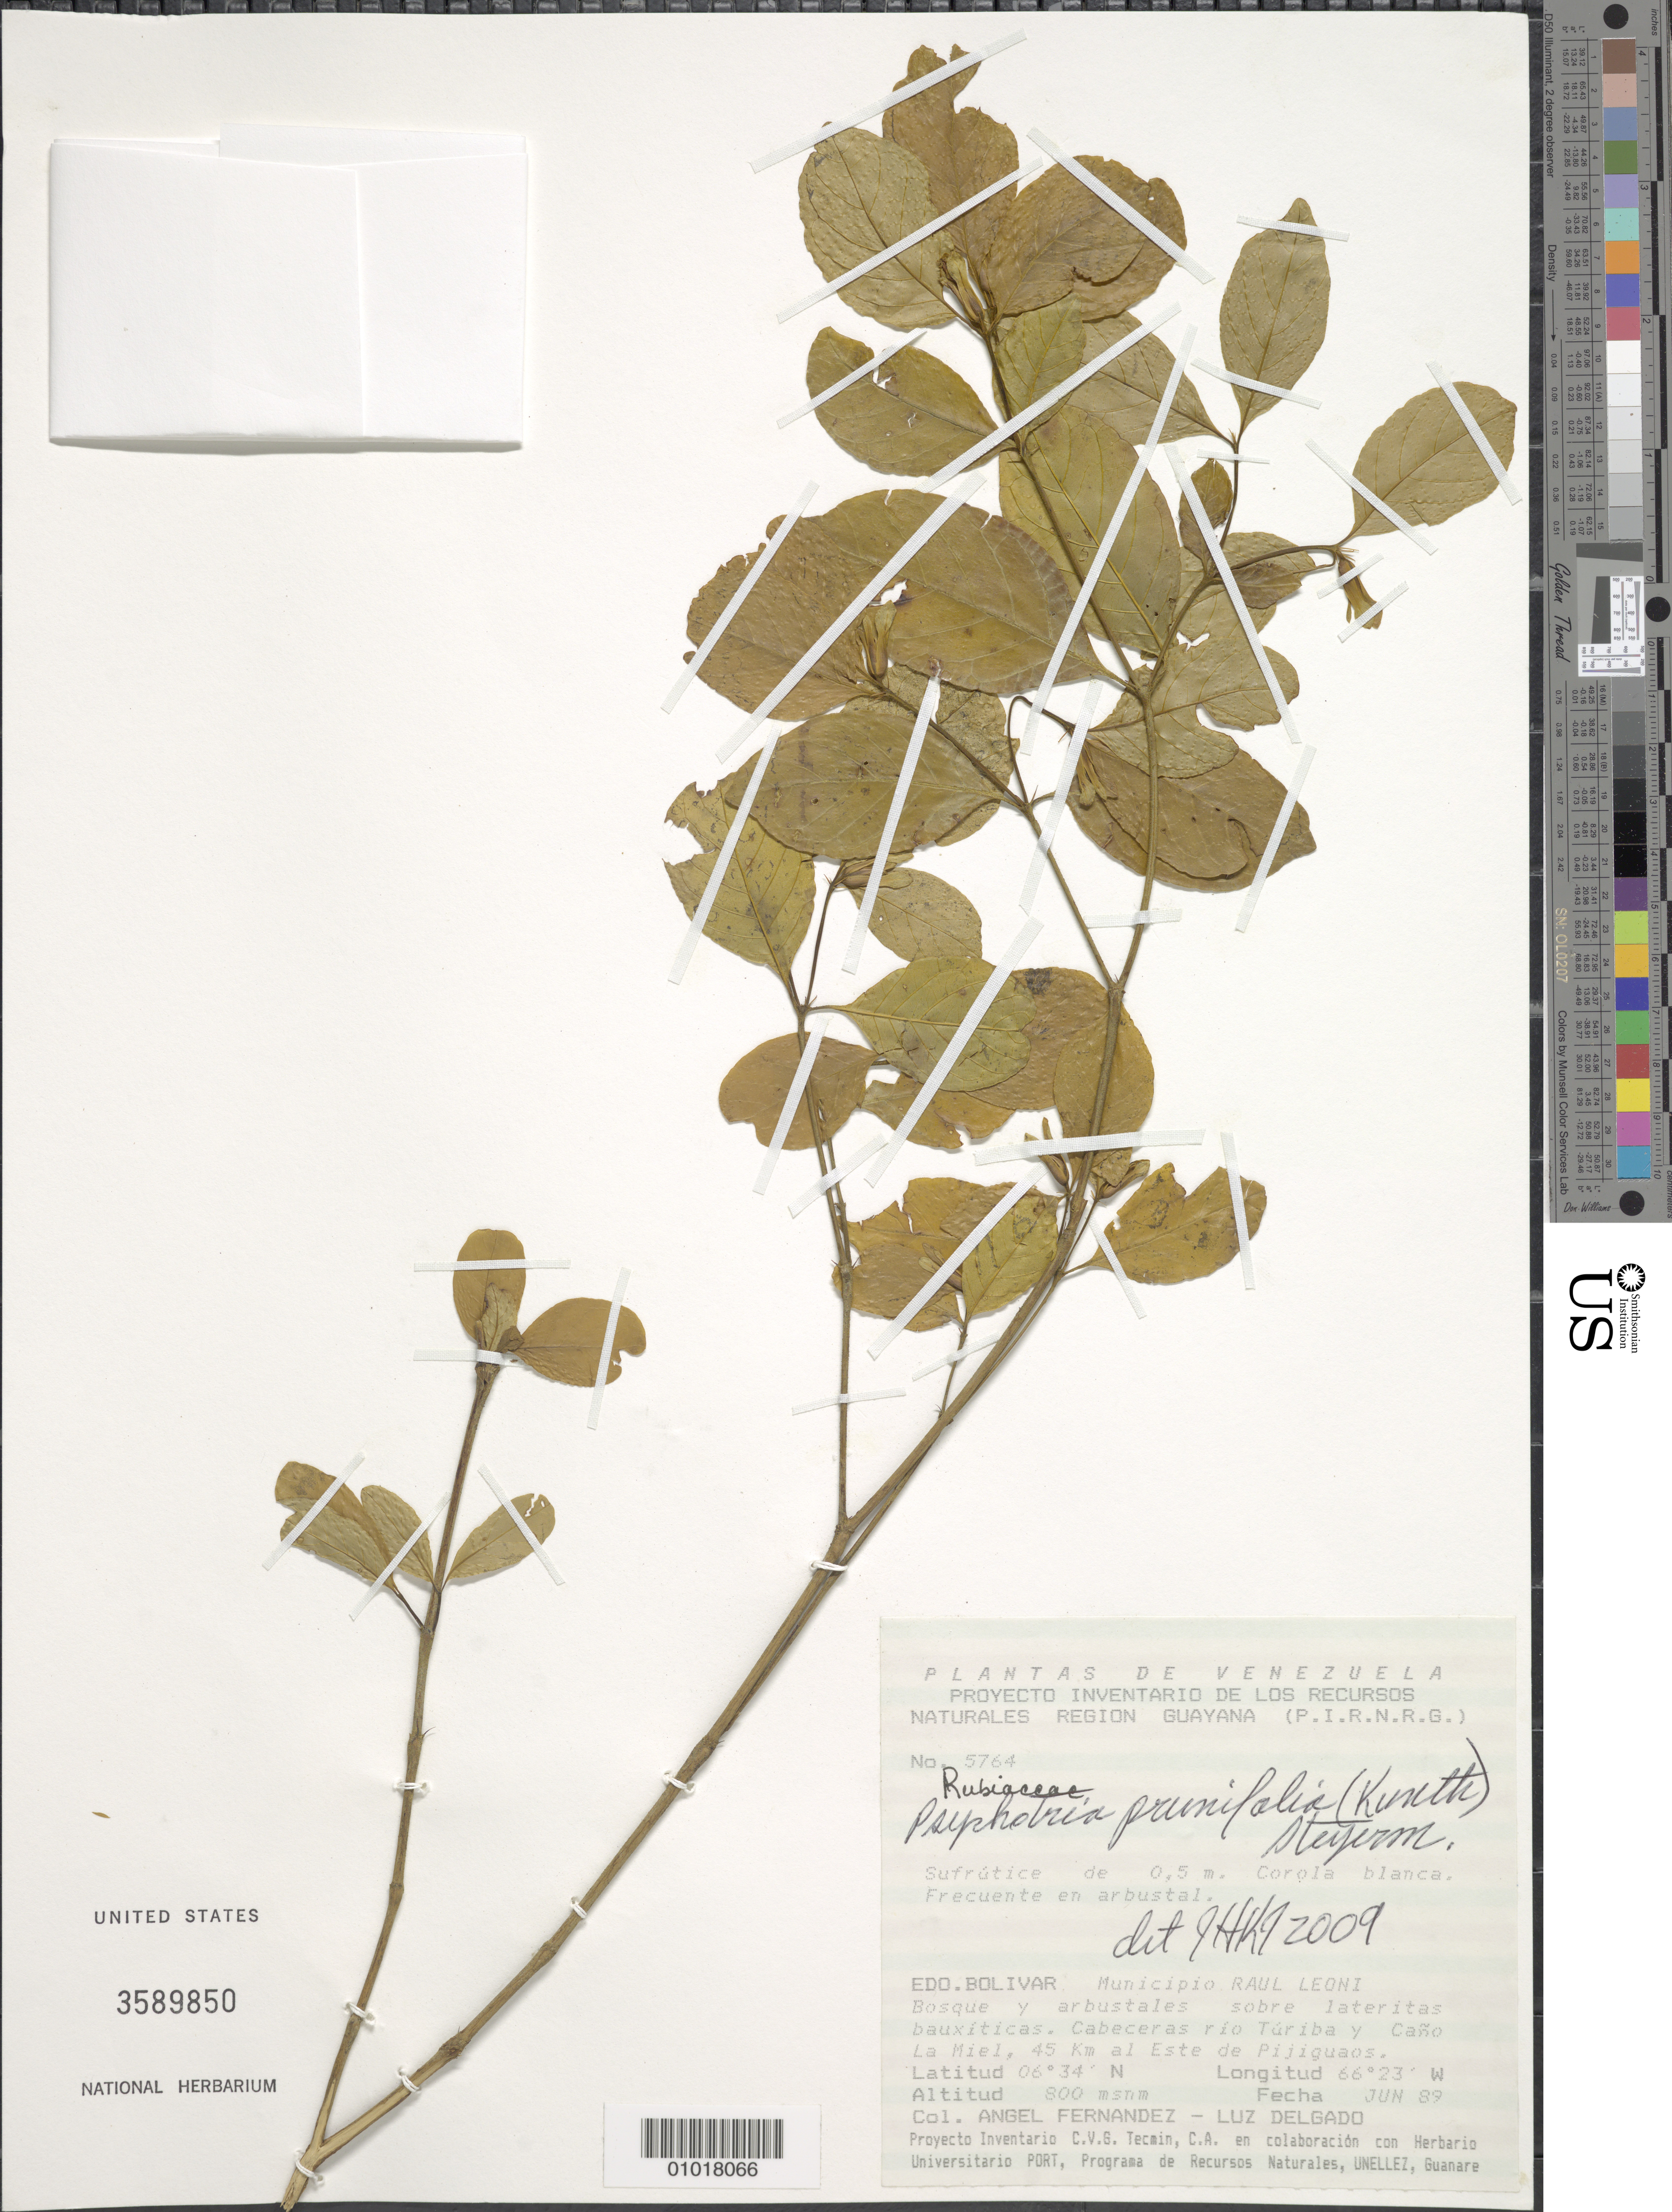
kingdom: Plantae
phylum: Tracheophyta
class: Magnoliopsida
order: Gentianales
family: Rubiaceae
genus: Psychotria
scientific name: Psychotria prunifolia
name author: (Kunth) Steyerm.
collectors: A. Fernández & L. Delgado V.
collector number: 5764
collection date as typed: Jun-89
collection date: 1989-06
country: Venezuela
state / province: Bolívar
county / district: Angostura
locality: Cabeceras rio Turiba y Cano La Miel, 45 Km al Este de Pijiguaos. Raúl Leoni [=Angostura]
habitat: Bosque y arbustales sobre lateritas bauxiticas.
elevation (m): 800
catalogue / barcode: US 3589850